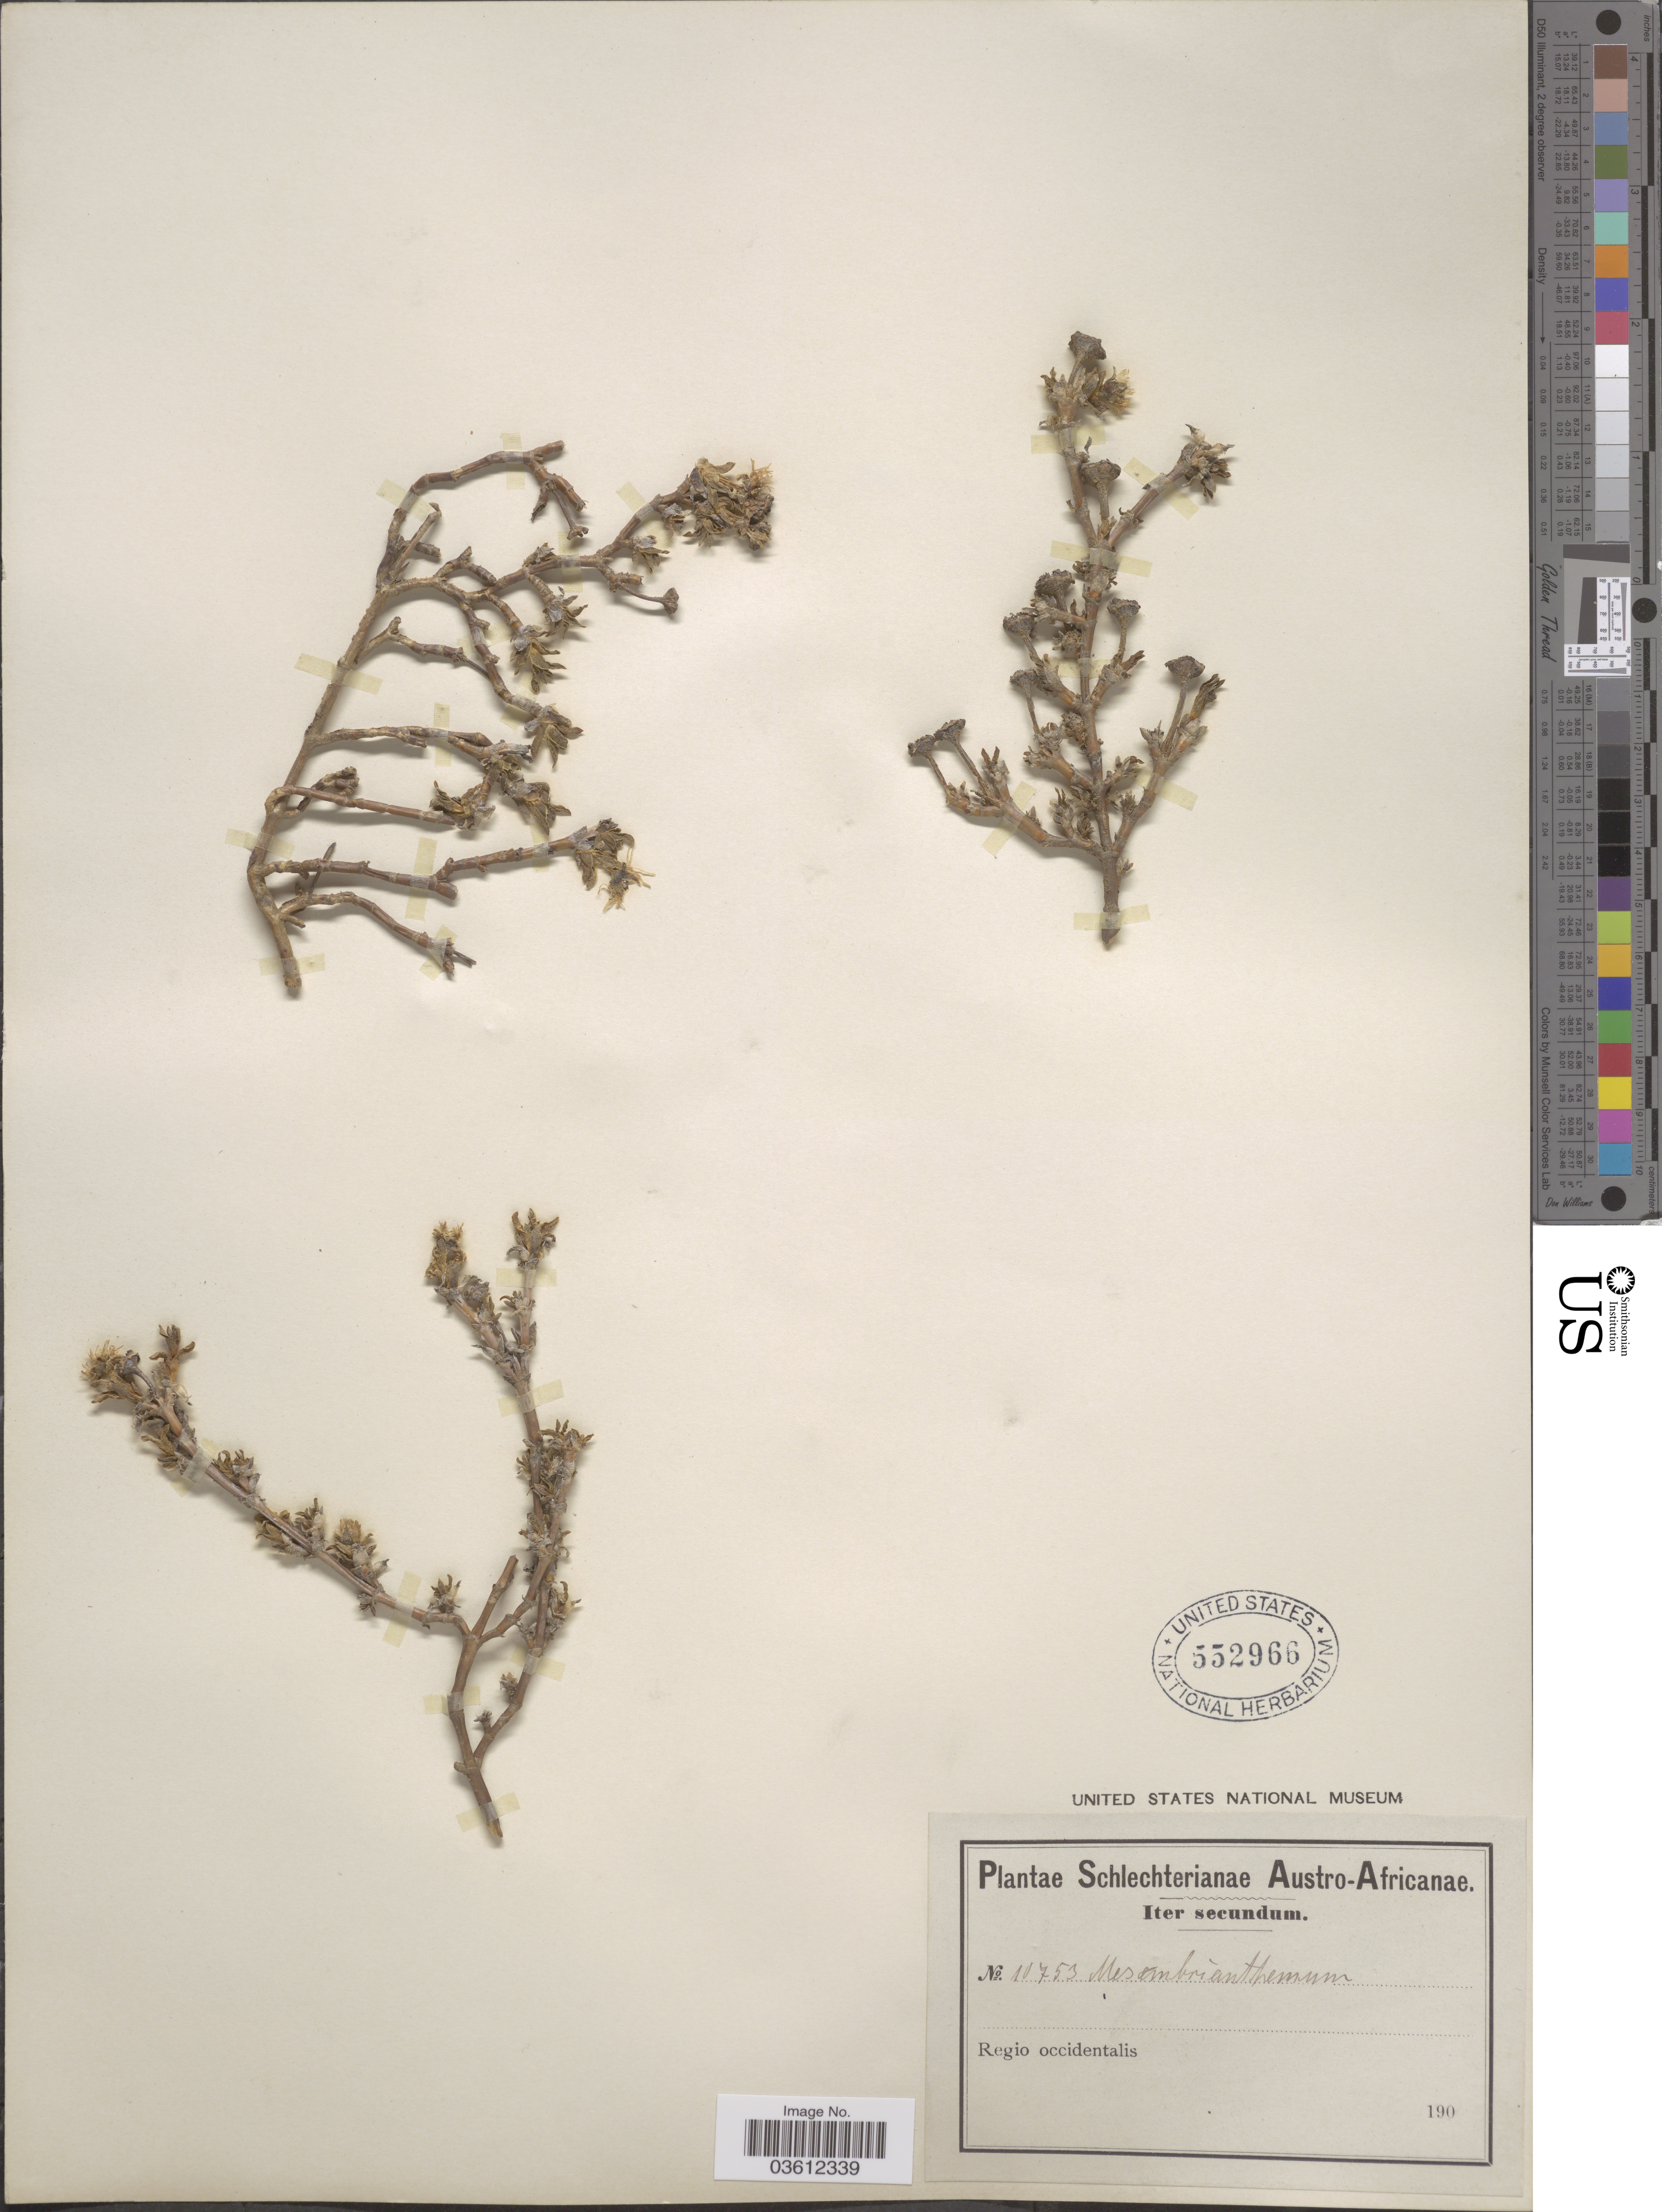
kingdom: Plantae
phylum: Tracheophyta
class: Magnoliopsida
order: Caryophyllales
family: Aizoaceae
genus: Ruschia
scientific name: Ruschia sp.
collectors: Schlechter, --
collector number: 10753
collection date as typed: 190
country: South Africa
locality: Austro-Africanae. Regio occidentalis.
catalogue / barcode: US 552966